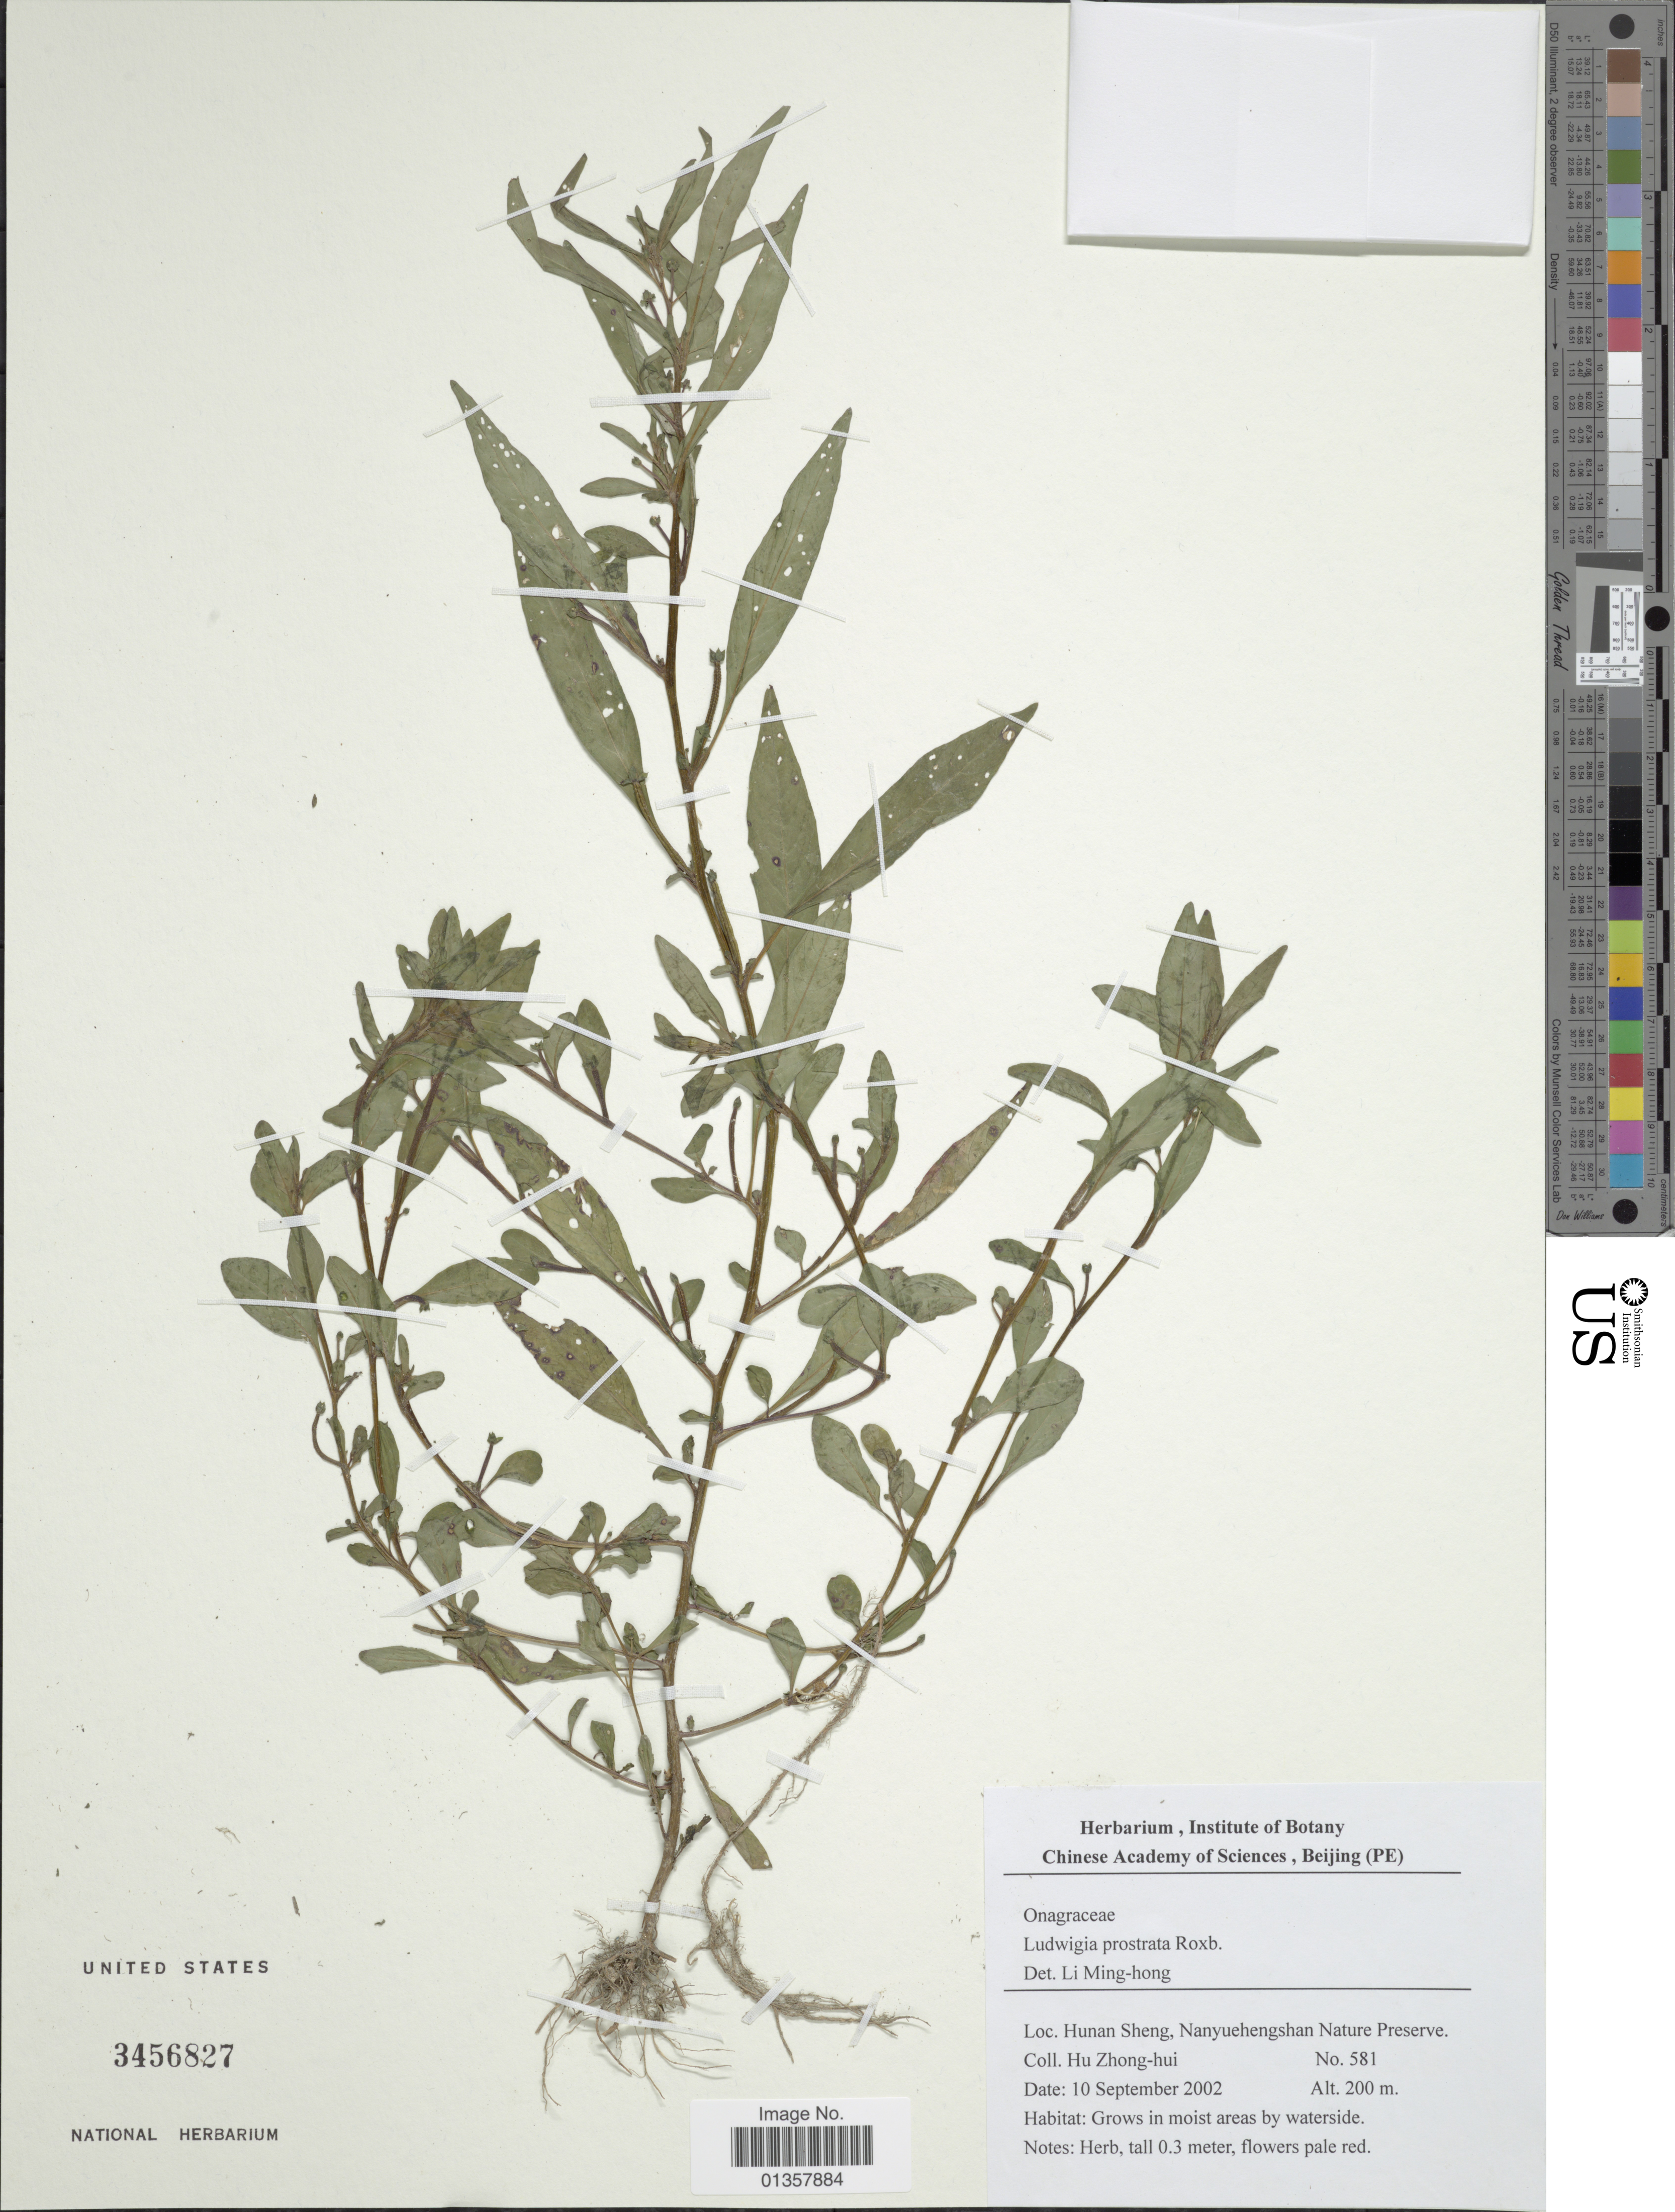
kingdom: Plantae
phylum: Tracheophyta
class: Magnoliopsida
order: Myrtales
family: Onagraceae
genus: Ludwigia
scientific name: Ludwigia prostrata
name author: Roxb.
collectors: Z. H. Hu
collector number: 581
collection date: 2002-09-10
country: China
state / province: Hunan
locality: Hunan Sheng, Nanyuehengshan Nature Preserve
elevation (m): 200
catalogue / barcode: US 3456827